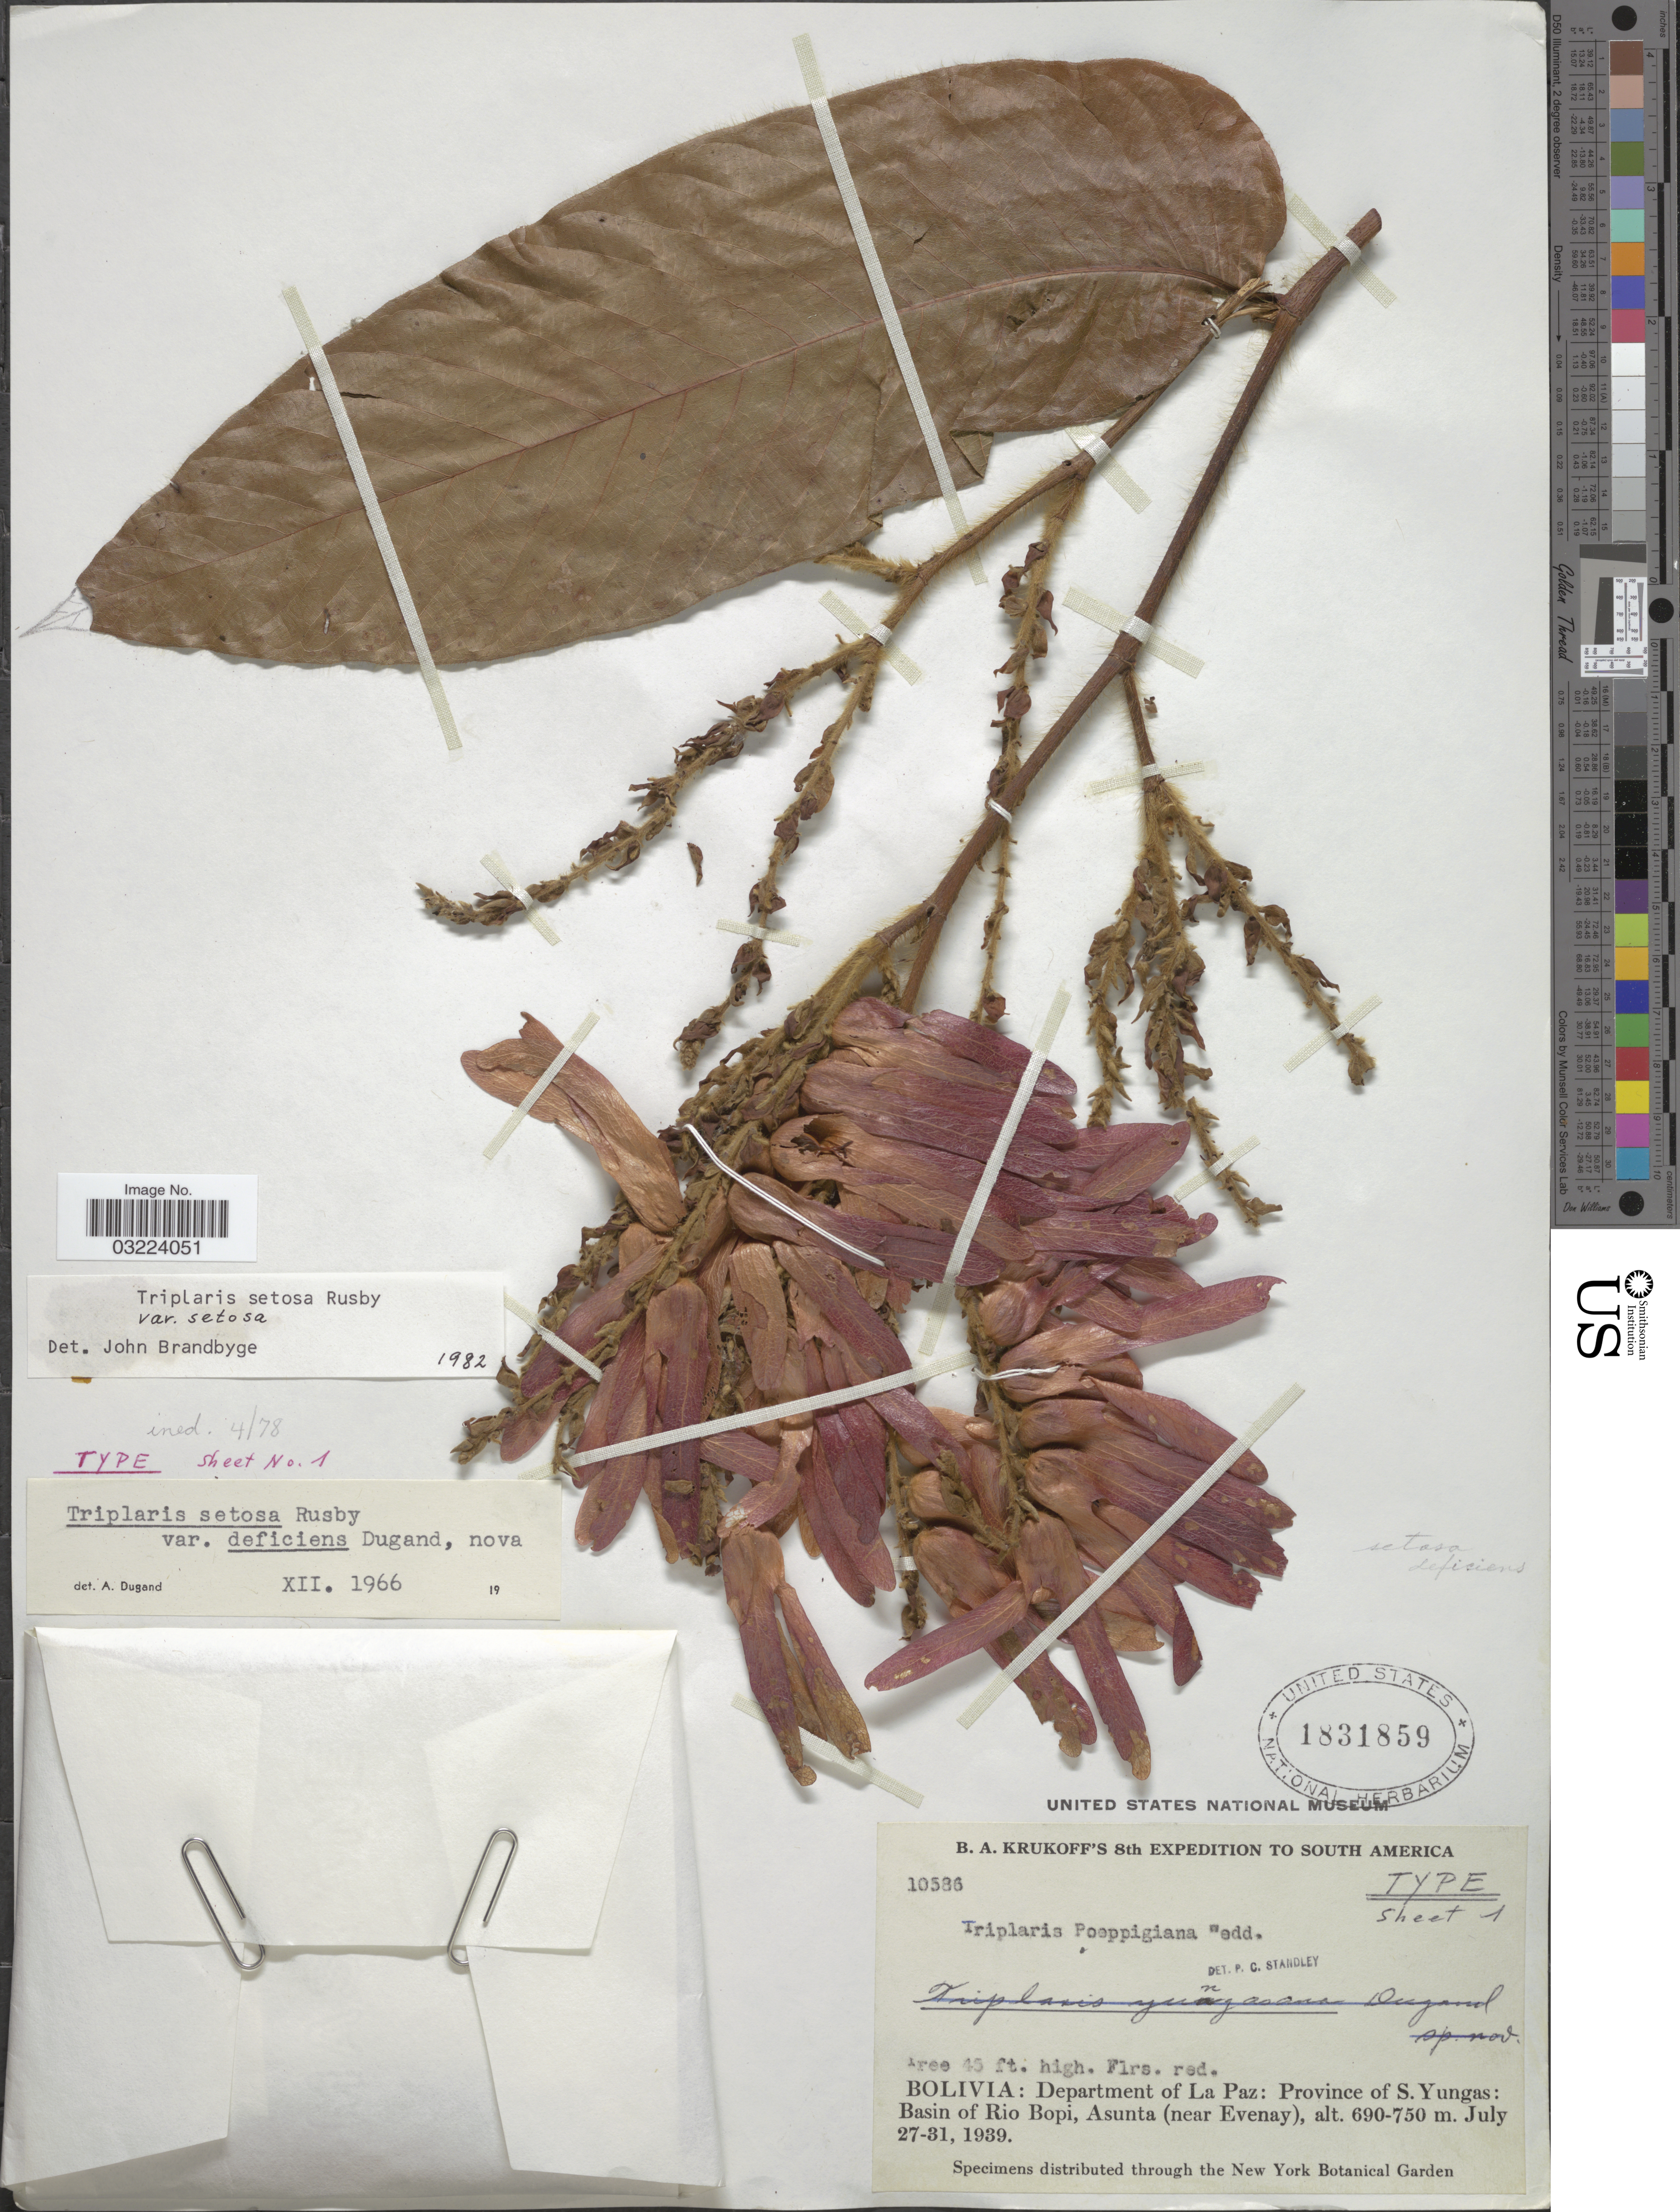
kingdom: Plantae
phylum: Tracheophyta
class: Magnoliopsida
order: Caryophyllales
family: Polygonaceae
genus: Triplaris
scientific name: Triplaris setosa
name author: Rusby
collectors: B. A. Krukoff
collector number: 10586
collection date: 1939-07-27/1939-07-31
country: Bolivia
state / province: La Paz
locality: Department of La Paz: Province of S. Yungas: Basin of Rio Bopi, Asunta (near Evenay).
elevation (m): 690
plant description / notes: Annotated by A. Dugand (1966) as type of Triplaris setosa var. deficiens Dugand, ined. name apparently never published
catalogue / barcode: US 1831859